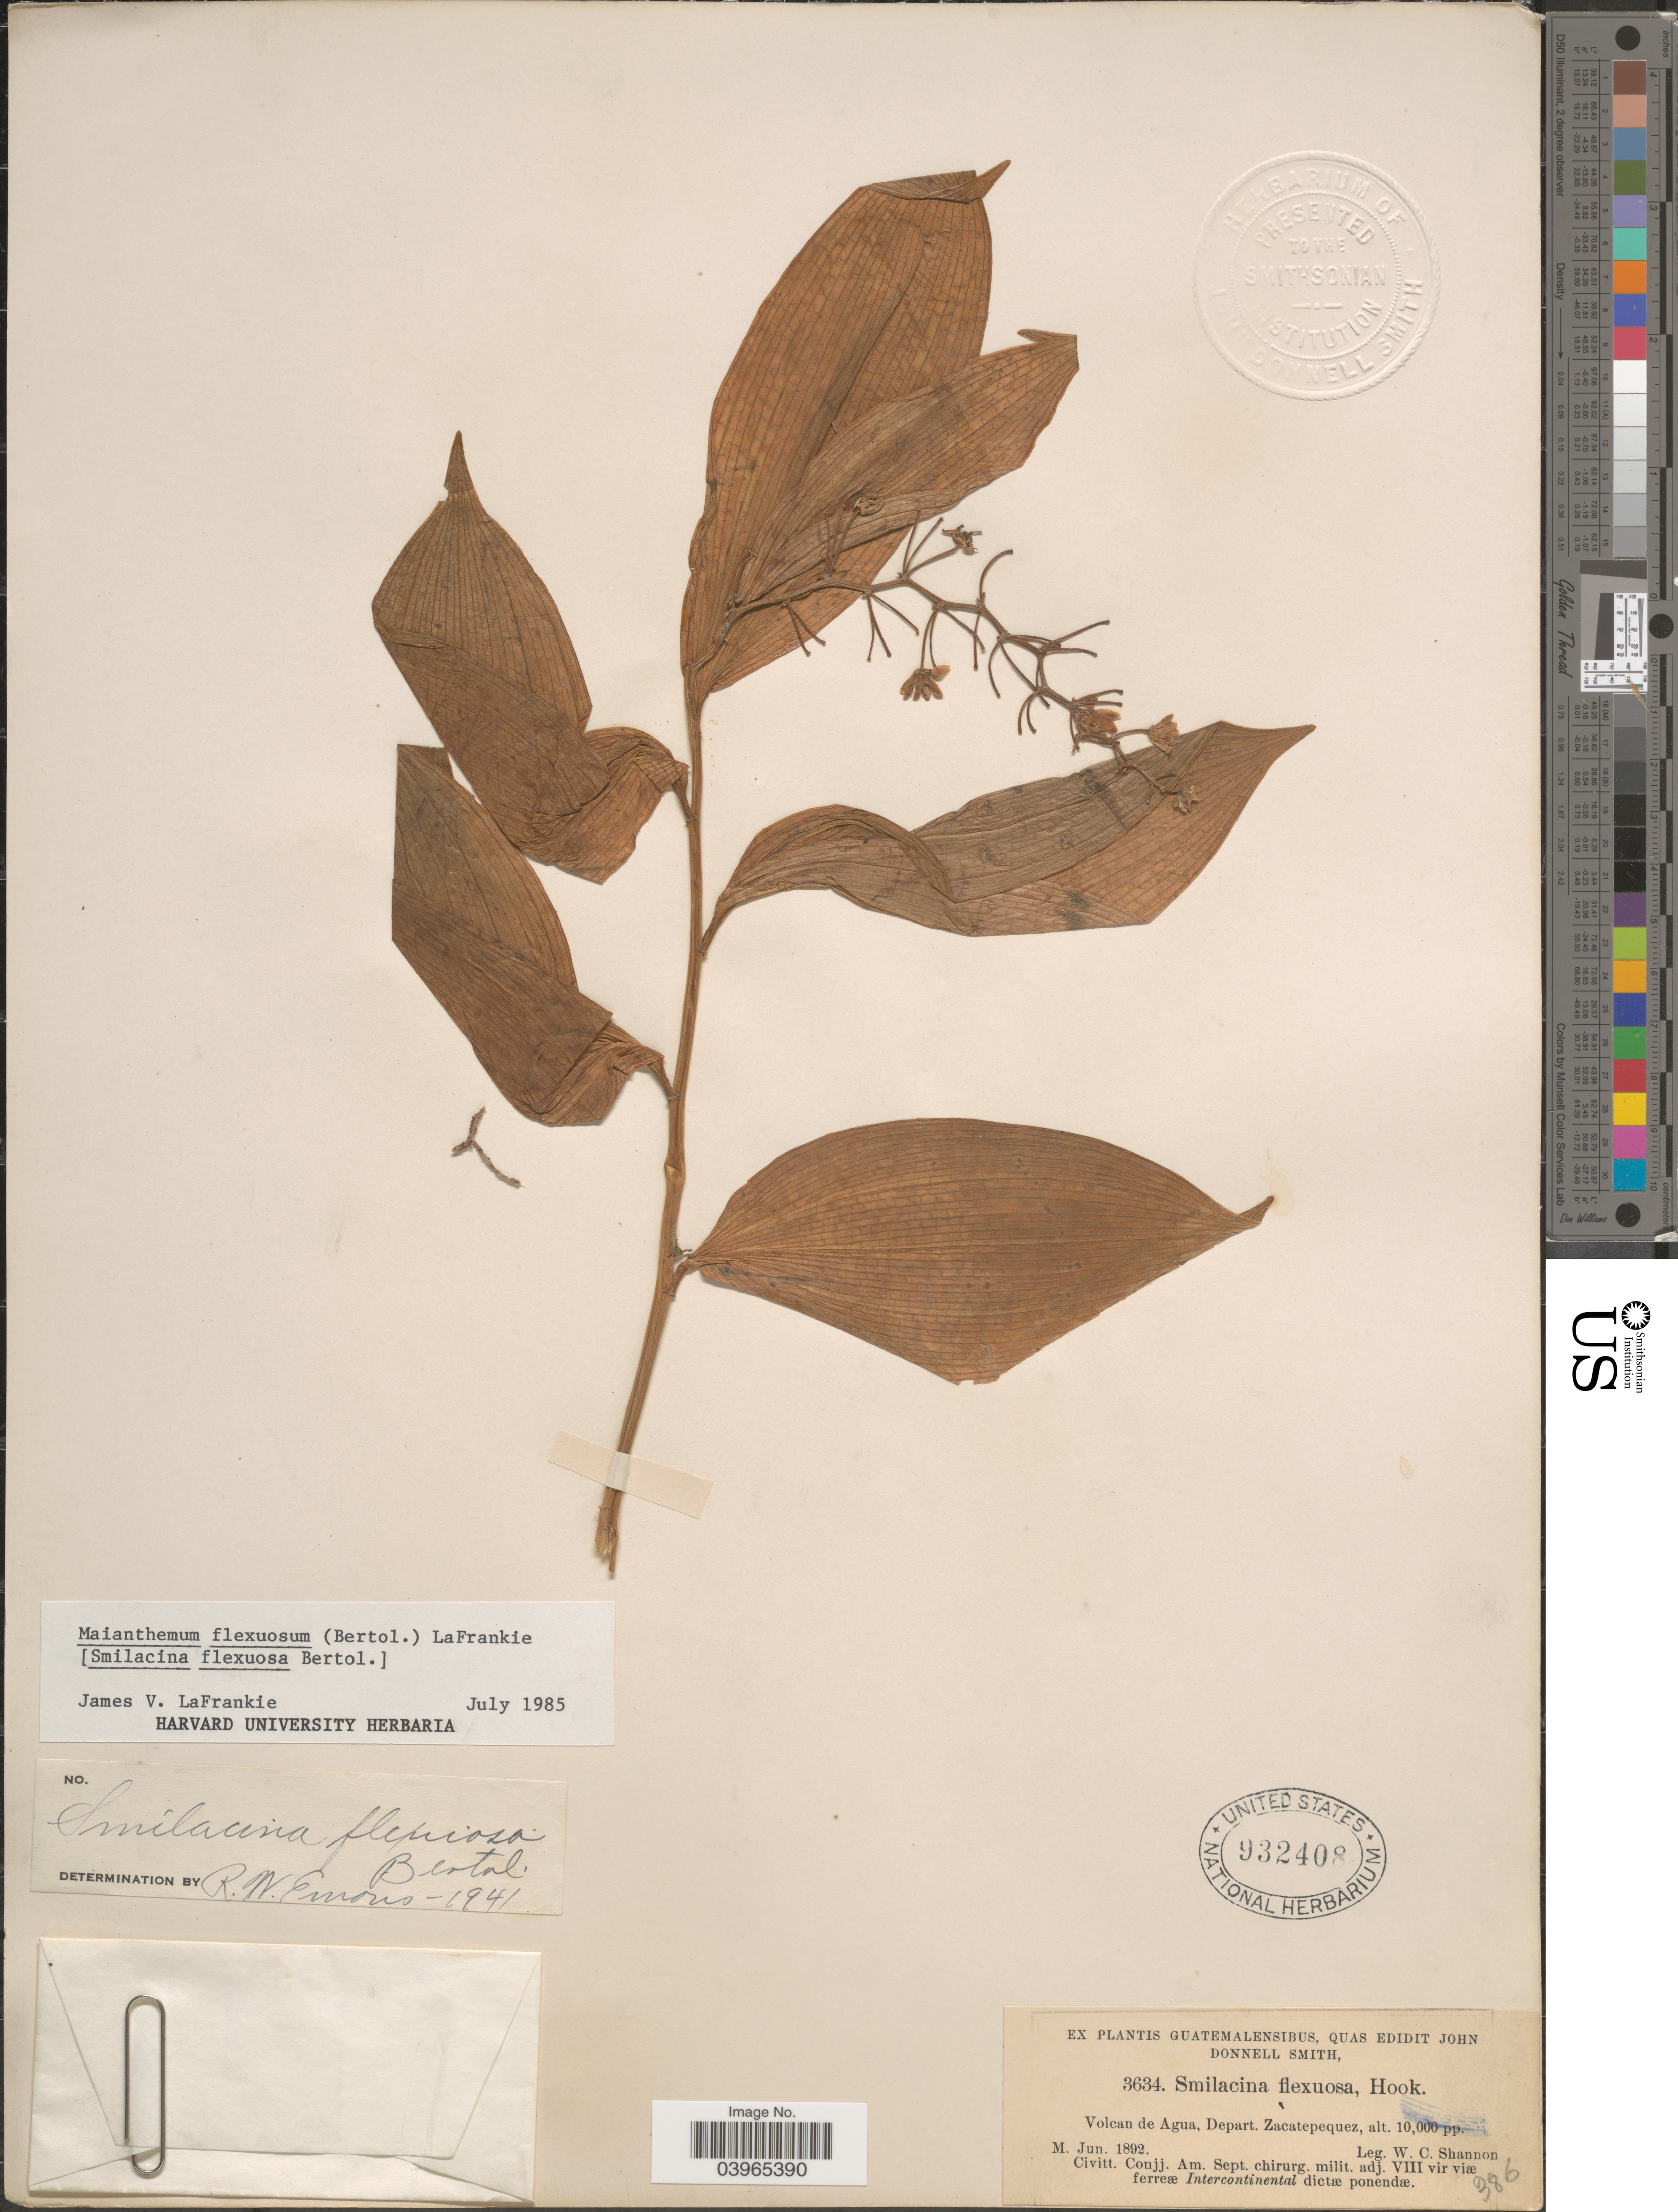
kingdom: Plantae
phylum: Tracheophyta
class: Liliopsida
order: Asparagales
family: Asparagaceae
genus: Maianthemum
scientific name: Maianthemum flexuosum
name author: (Bertol.) LaFrankie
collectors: W. C. Shannon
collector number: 3634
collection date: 1892-06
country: Guatemala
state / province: Sacatepequez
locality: Volcan de Agua, Depart. Zacatepequez.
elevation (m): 3048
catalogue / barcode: US 932408